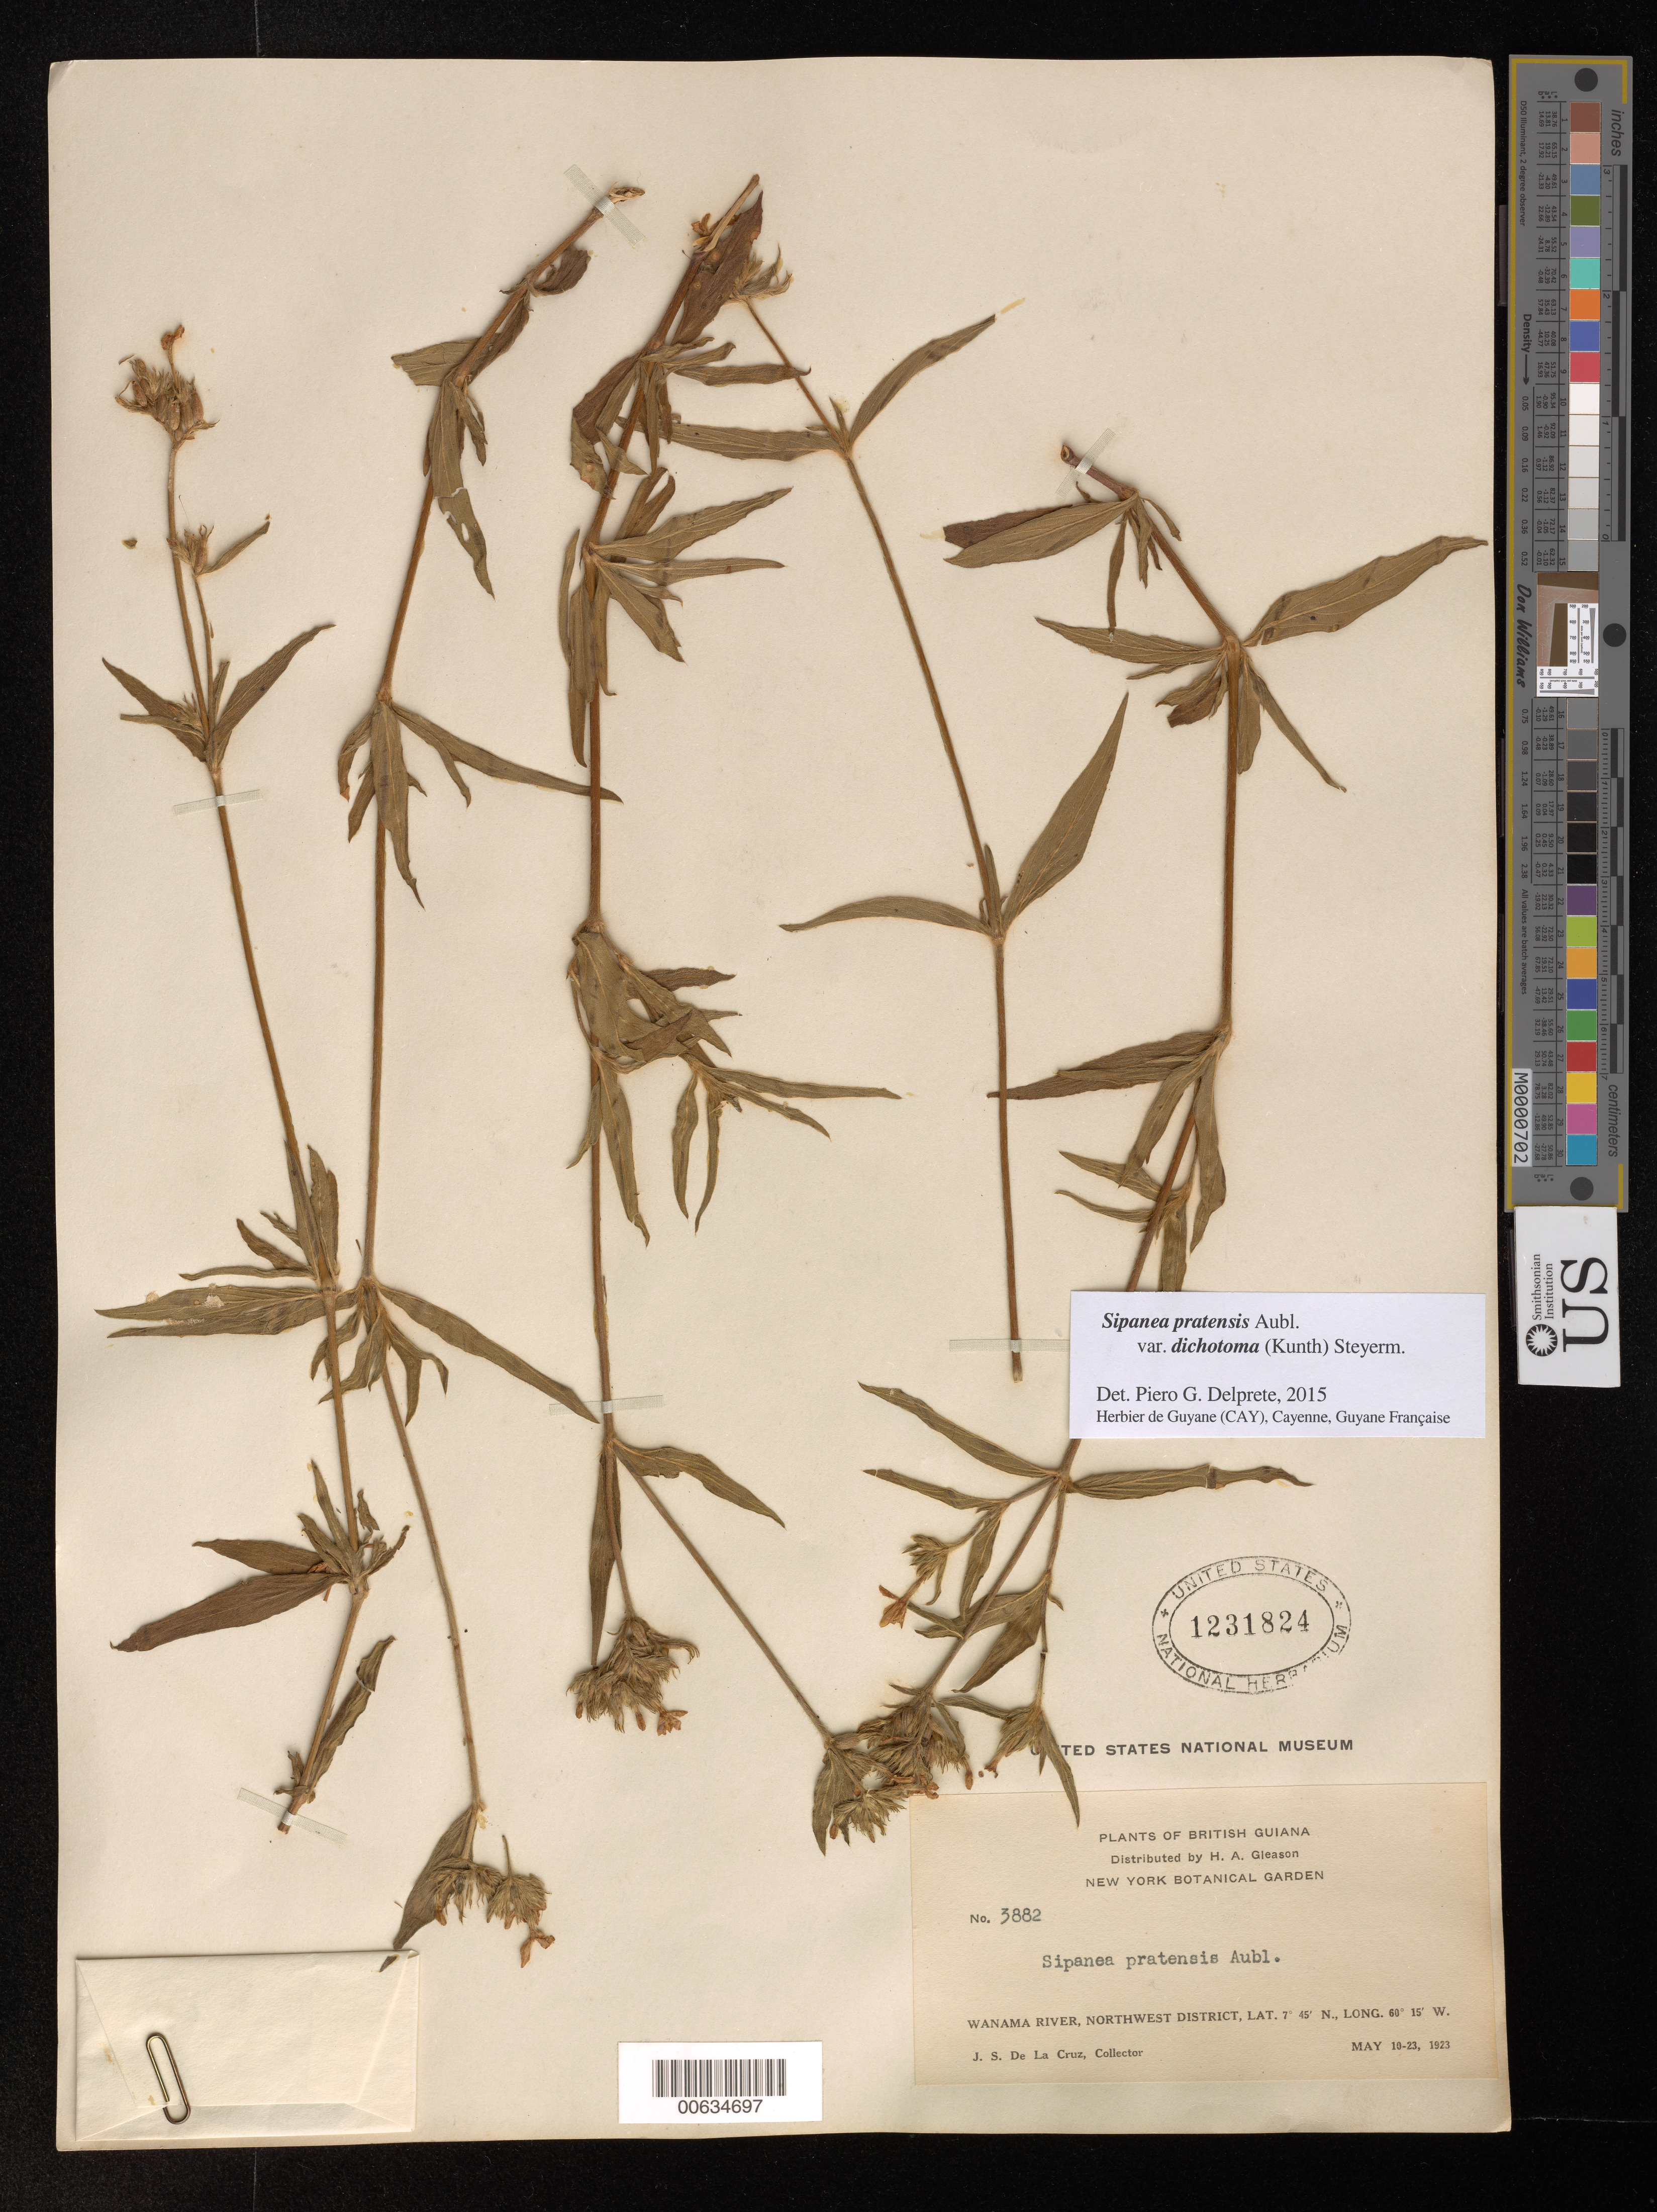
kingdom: Plantae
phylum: Tracheophyta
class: Magnoliopsida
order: Gentianales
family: Rubiaceae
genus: Sipanea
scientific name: Sipanea pratensis var. dichotoma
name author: (Kunth) Steyerm.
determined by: Delprete, P. G., Herb. de Guyane Cay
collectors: J. S. de la Cruz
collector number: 3882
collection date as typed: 10-May-23 to 23-May-23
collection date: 1923-05-10/1923-05-23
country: Guyana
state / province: Barima-Waini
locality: Wanama R., NW District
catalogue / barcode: US 1231824